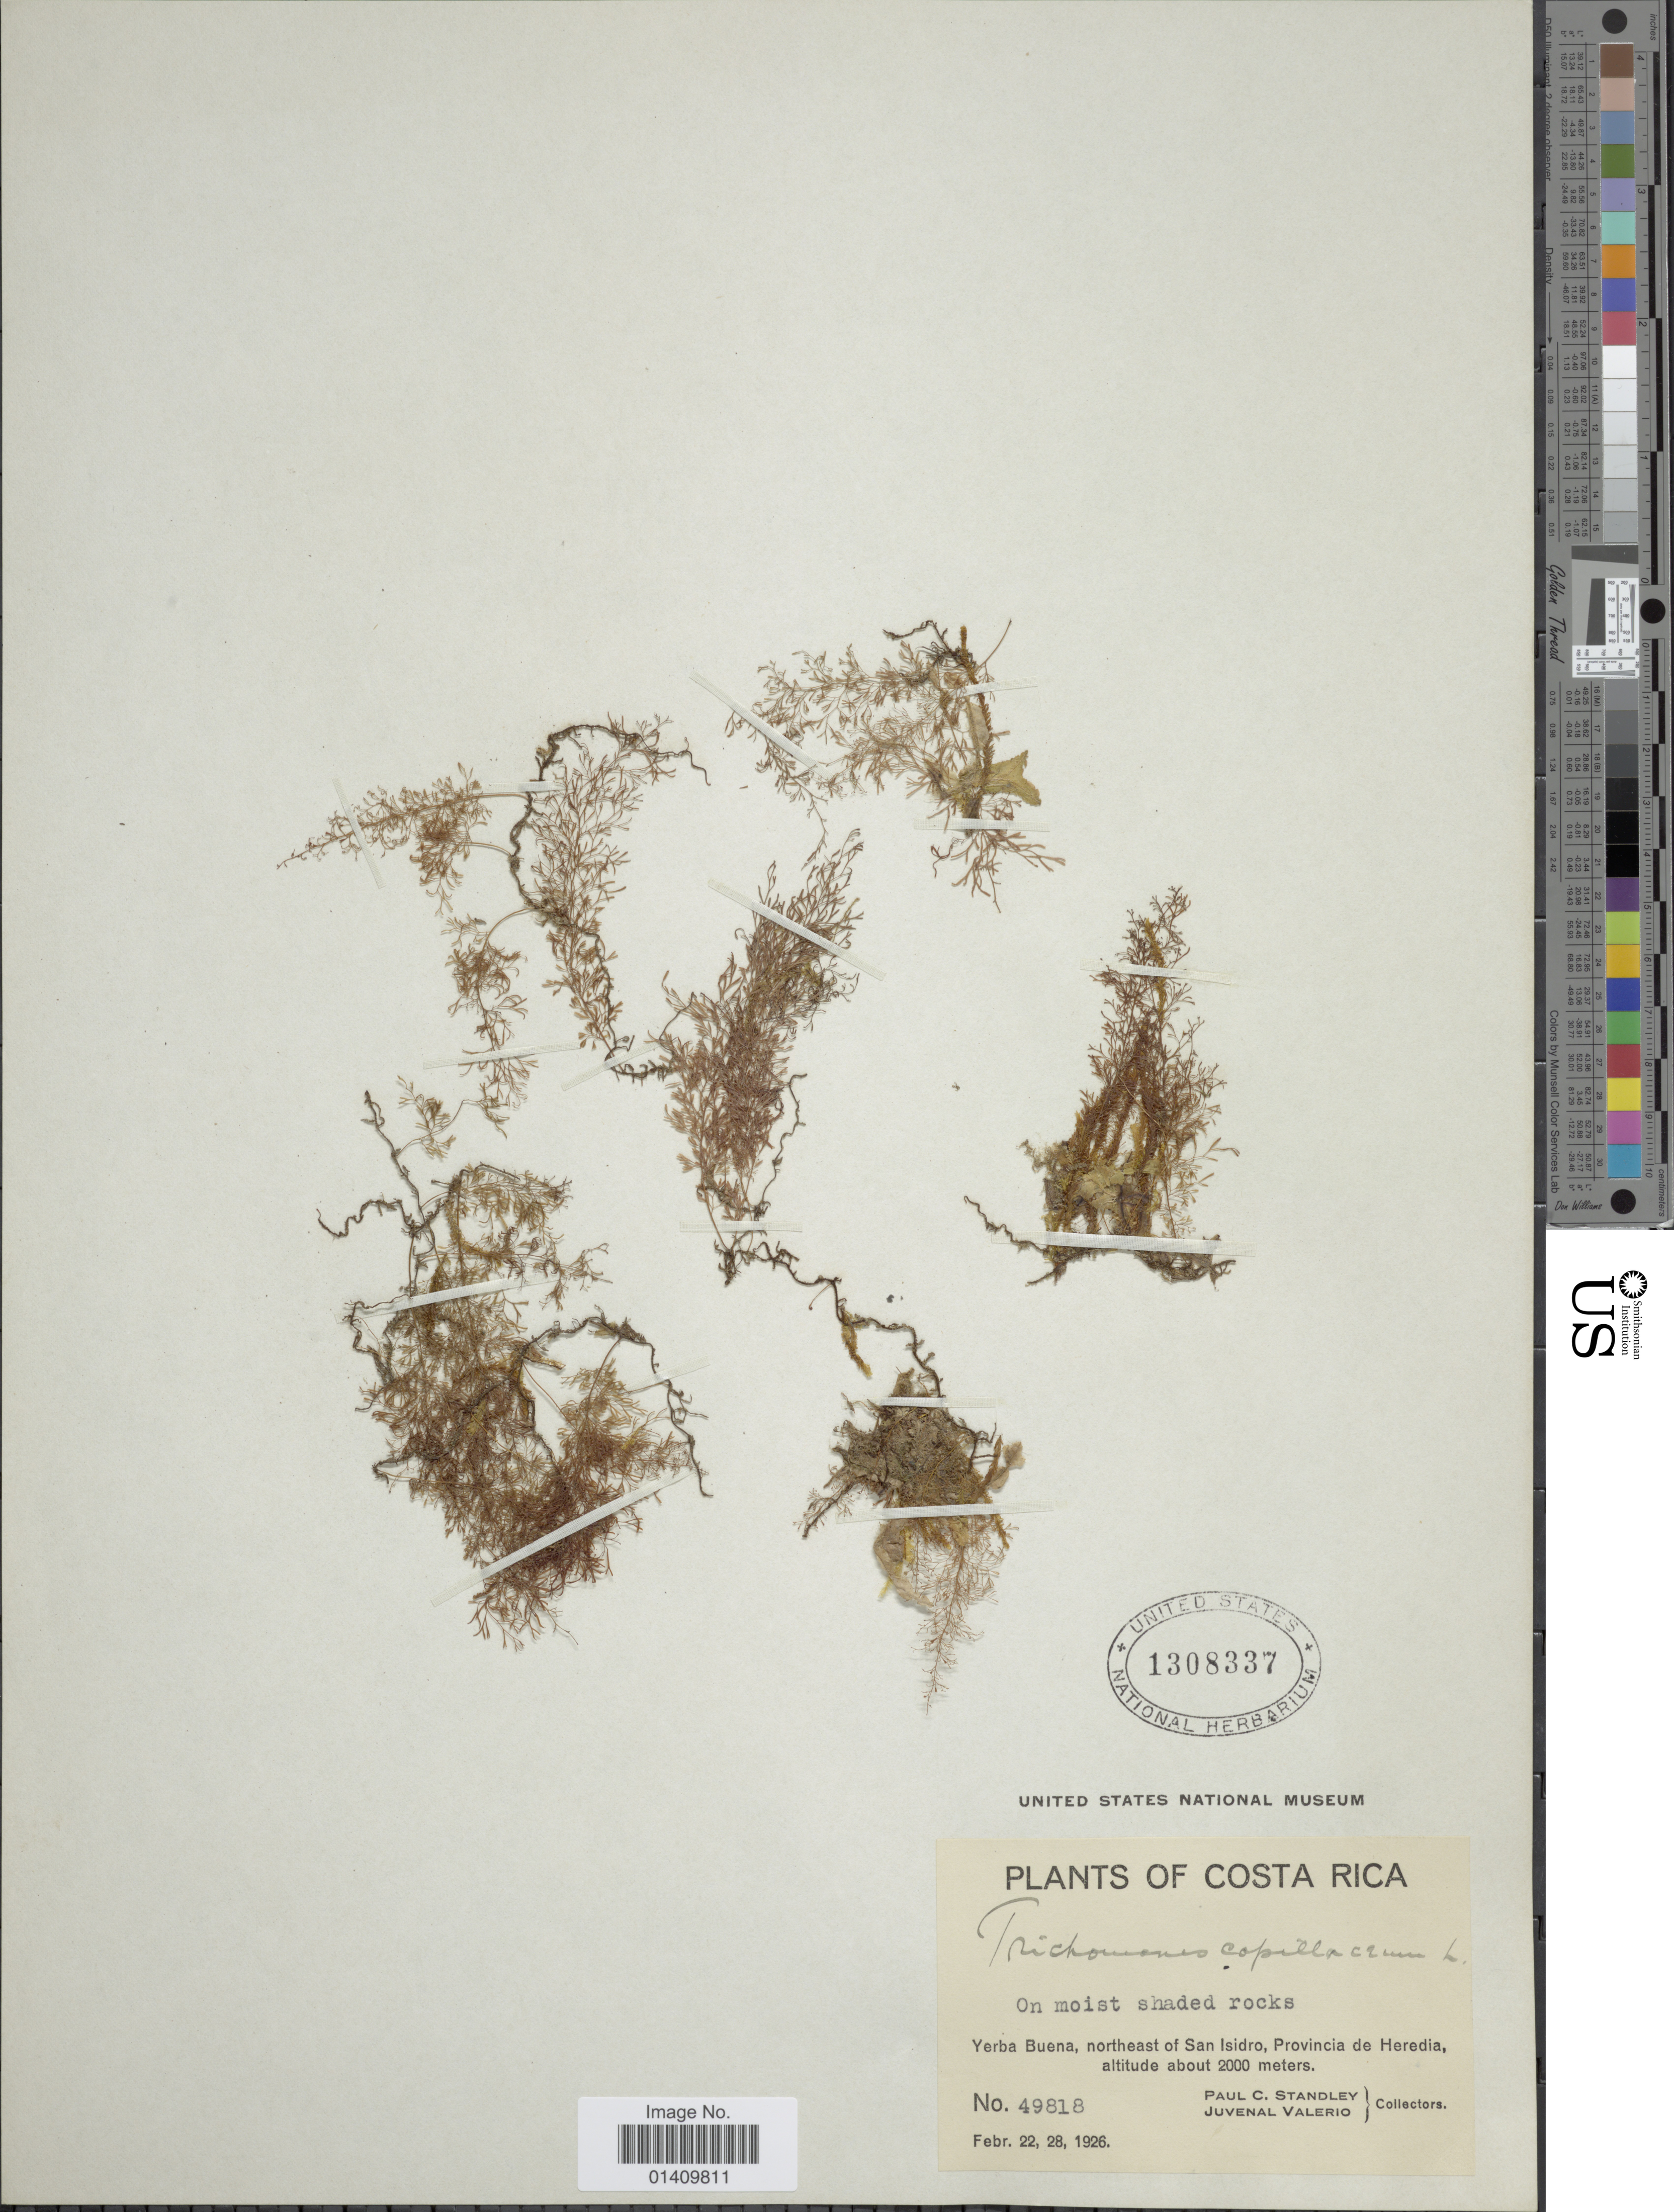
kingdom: Plantae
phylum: Tracheophyta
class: Polypodiopsida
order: Hymenophyllales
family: Hymenophyllaceae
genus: Polyphlebium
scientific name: Polyphlebium angustatum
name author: (Carmich.) Ebihara & Dubuisson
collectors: P. C. Standley & J. Valerio R.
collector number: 49818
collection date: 1926-02-22/1926-02-28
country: Costa Rica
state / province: Heredia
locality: Yerba Buena northeast of San Isidro provincia de Heredia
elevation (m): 2000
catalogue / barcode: US 1308337